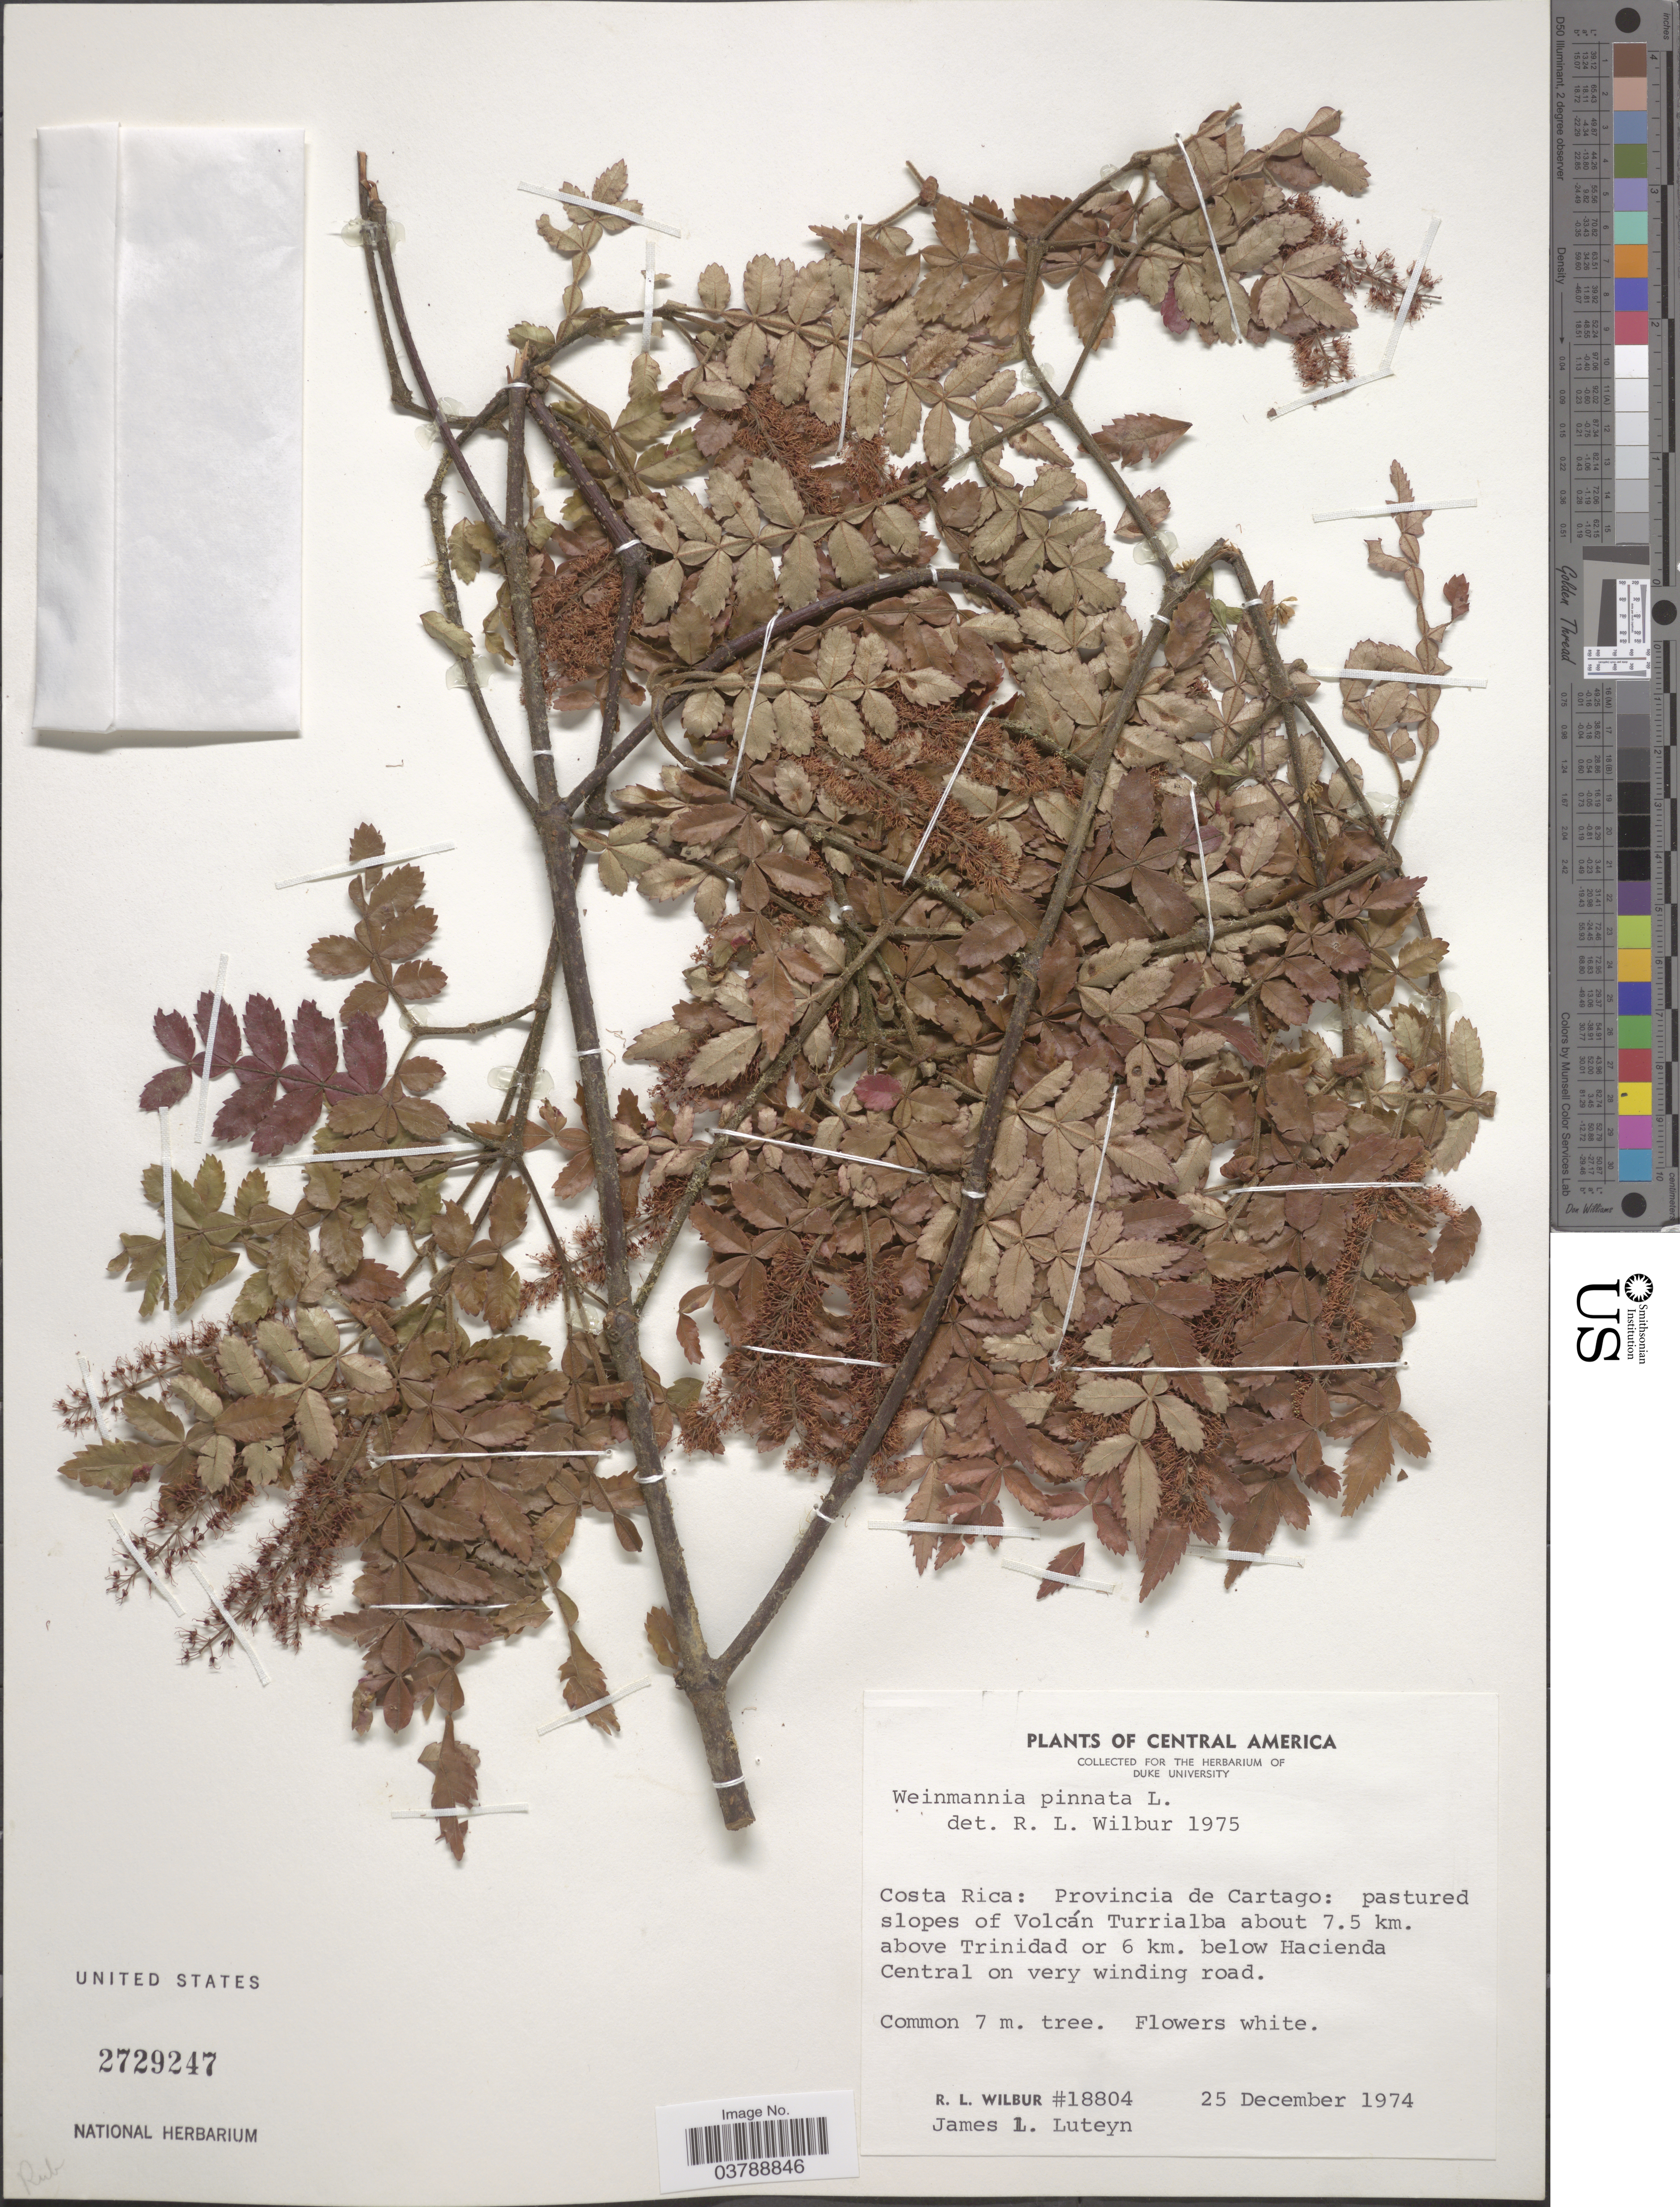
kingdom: Plantae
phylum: Tracheophyta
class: Magnoliopsida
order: Oxalidales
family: Cunoniaceae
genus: Weinmannia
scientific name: Weinmannia pinnata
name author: L.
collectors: R. L. Wilbur & J. Luteyn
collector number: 18804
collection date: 1974-12-25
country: Costa Rica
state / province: Cartago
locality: Pastured slopes of Volcán Turrialba about 7.5 km. above Trinidad or 6 km. below Hacienda Central.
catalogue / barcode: US 2729247